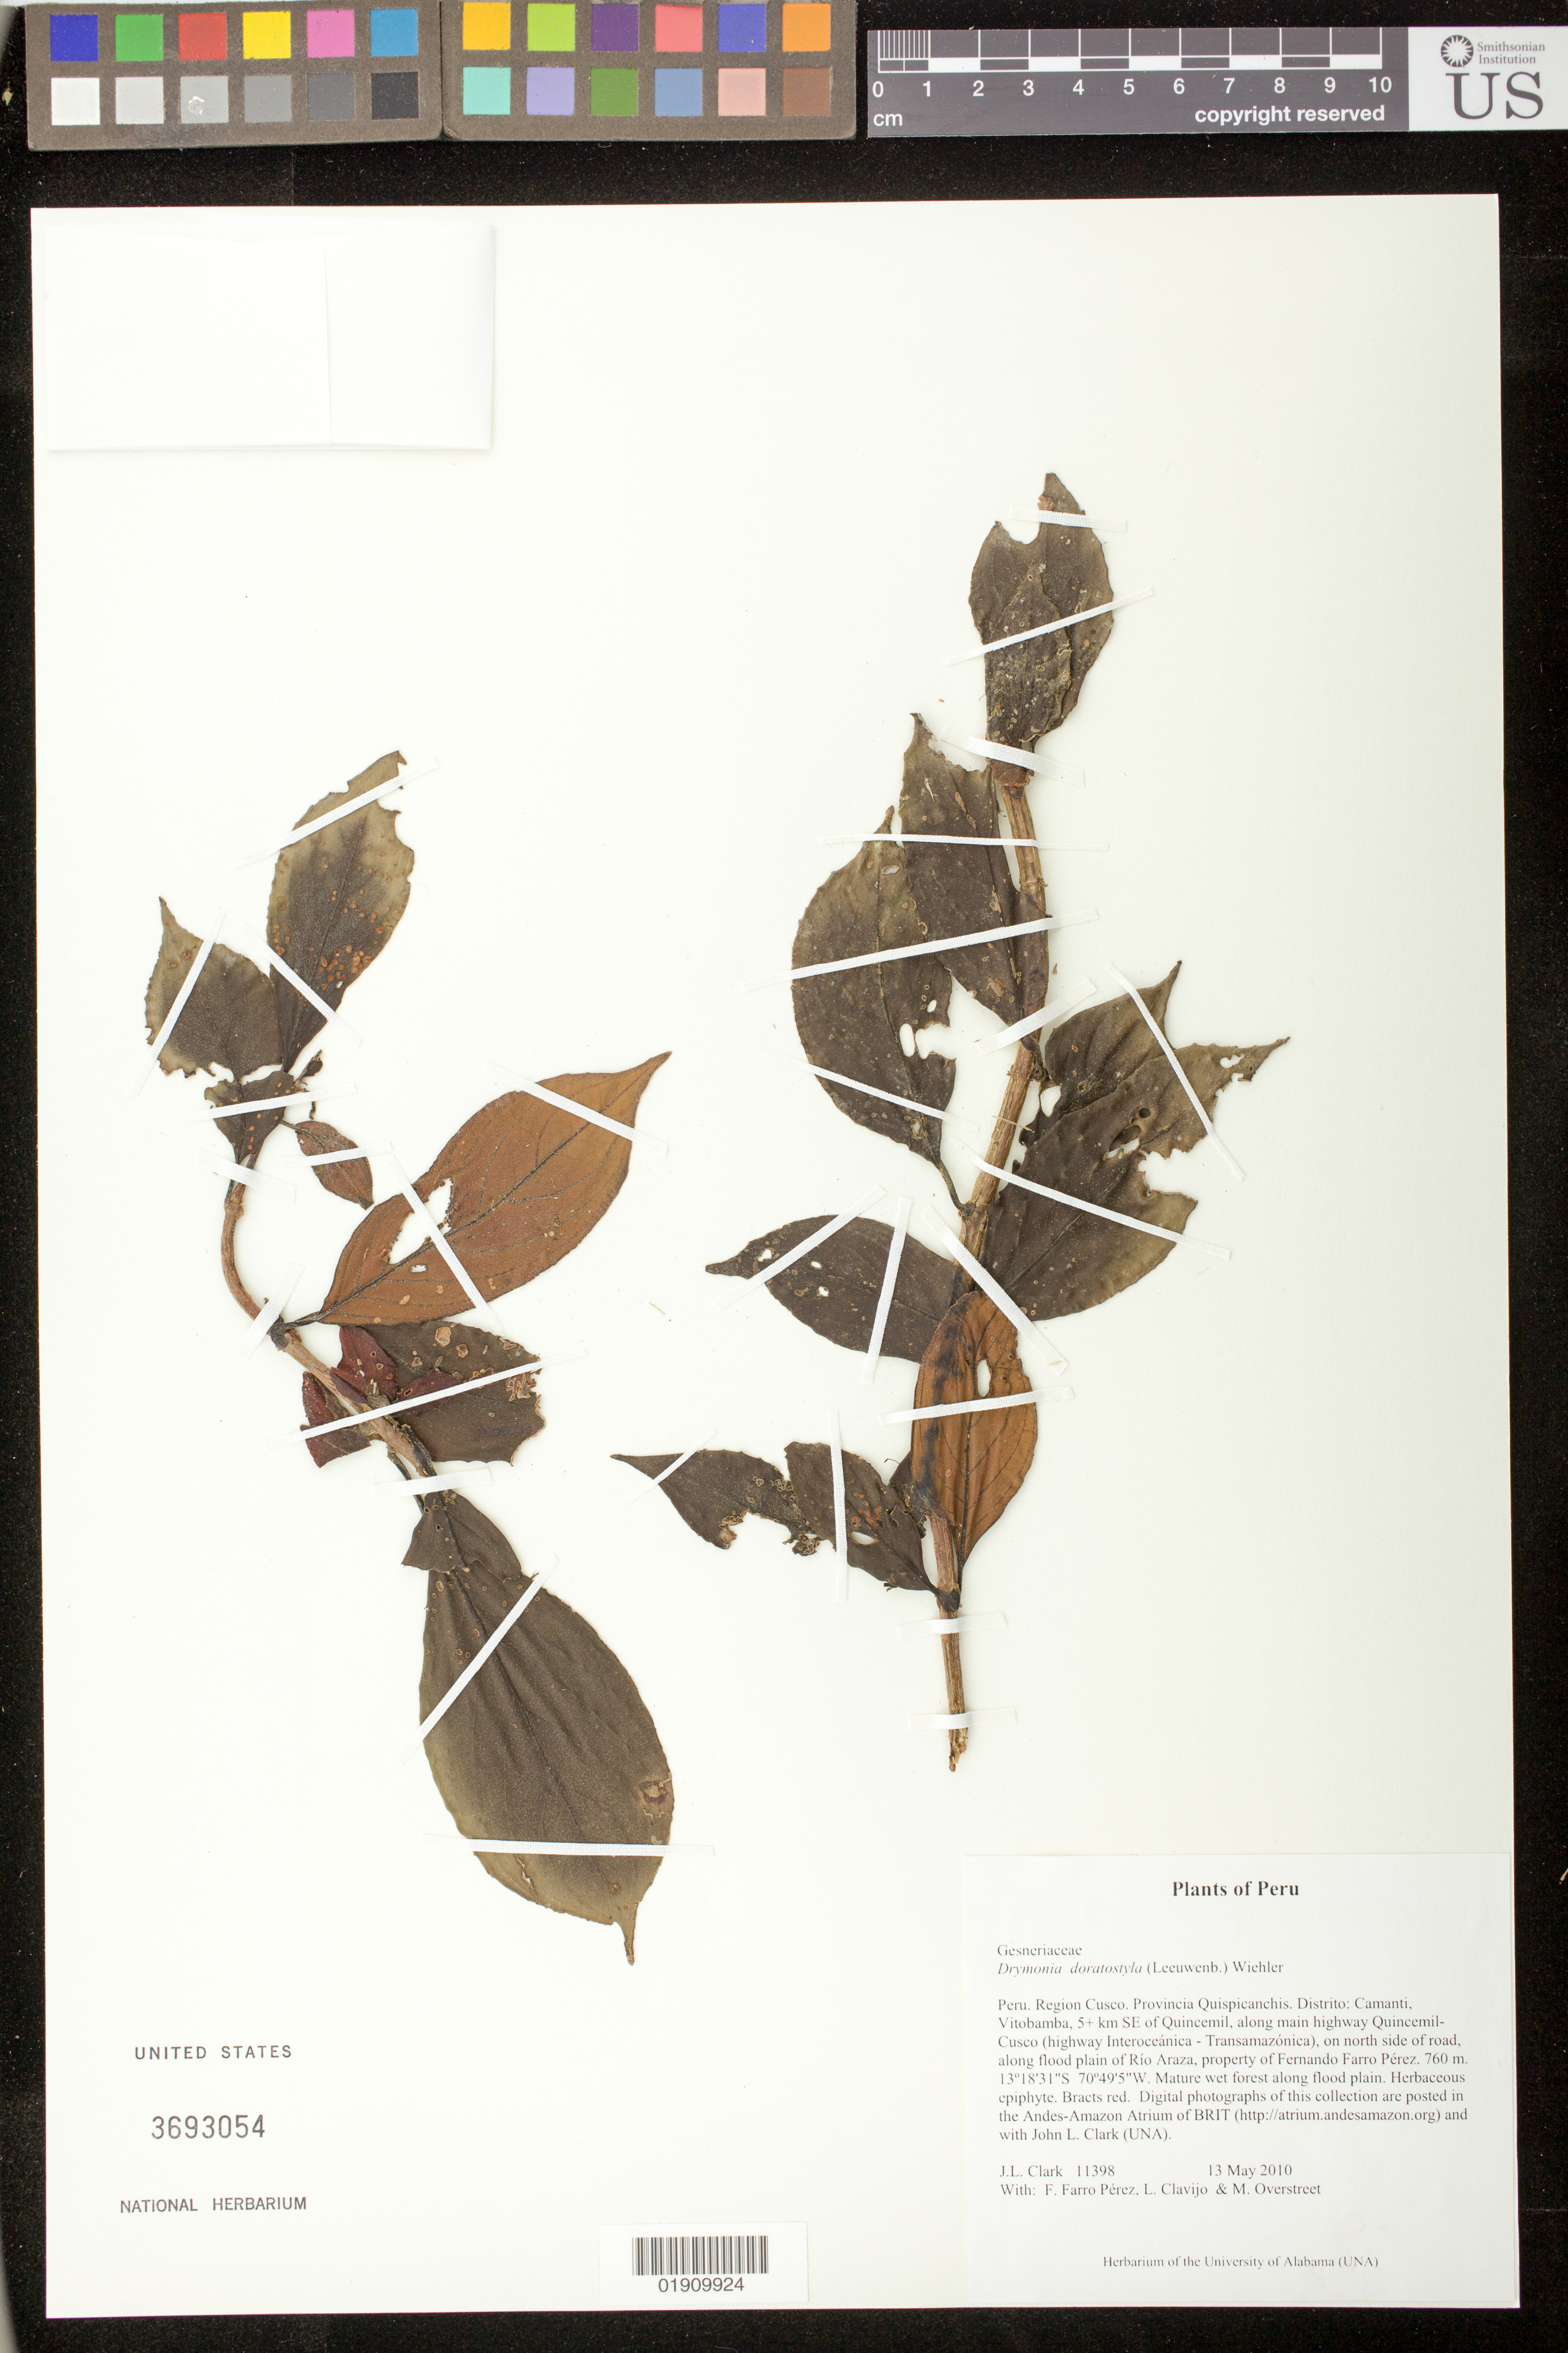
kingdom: Plantae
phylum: Tracheophyta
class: Magnoliopsida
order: Lamiales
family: Gesneriaceae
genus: Drymonia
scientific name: Drymonia doratostyla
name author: (Leeuwenb.) Wiehler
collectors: J. L. Clark, F. Perez, L. Clavijo & M. Overstreet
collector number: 11398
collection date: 2010-05-13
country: Peru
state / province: Cusco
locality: Provincia Quispicanchis: Distrito: Camanti, Vitobamba, 5+ km SE of Quincemil, along main highway Quincemil-Cusco (highway Interoceanica - Transamazonica), on north side of road, along flood plain of Rio Araza, property of Fernando Farro Perez.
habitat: Mature wet forest along flood plain.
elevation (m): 760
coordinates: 13 18 31 S, 70 49 5 W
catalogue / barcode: US 3693054